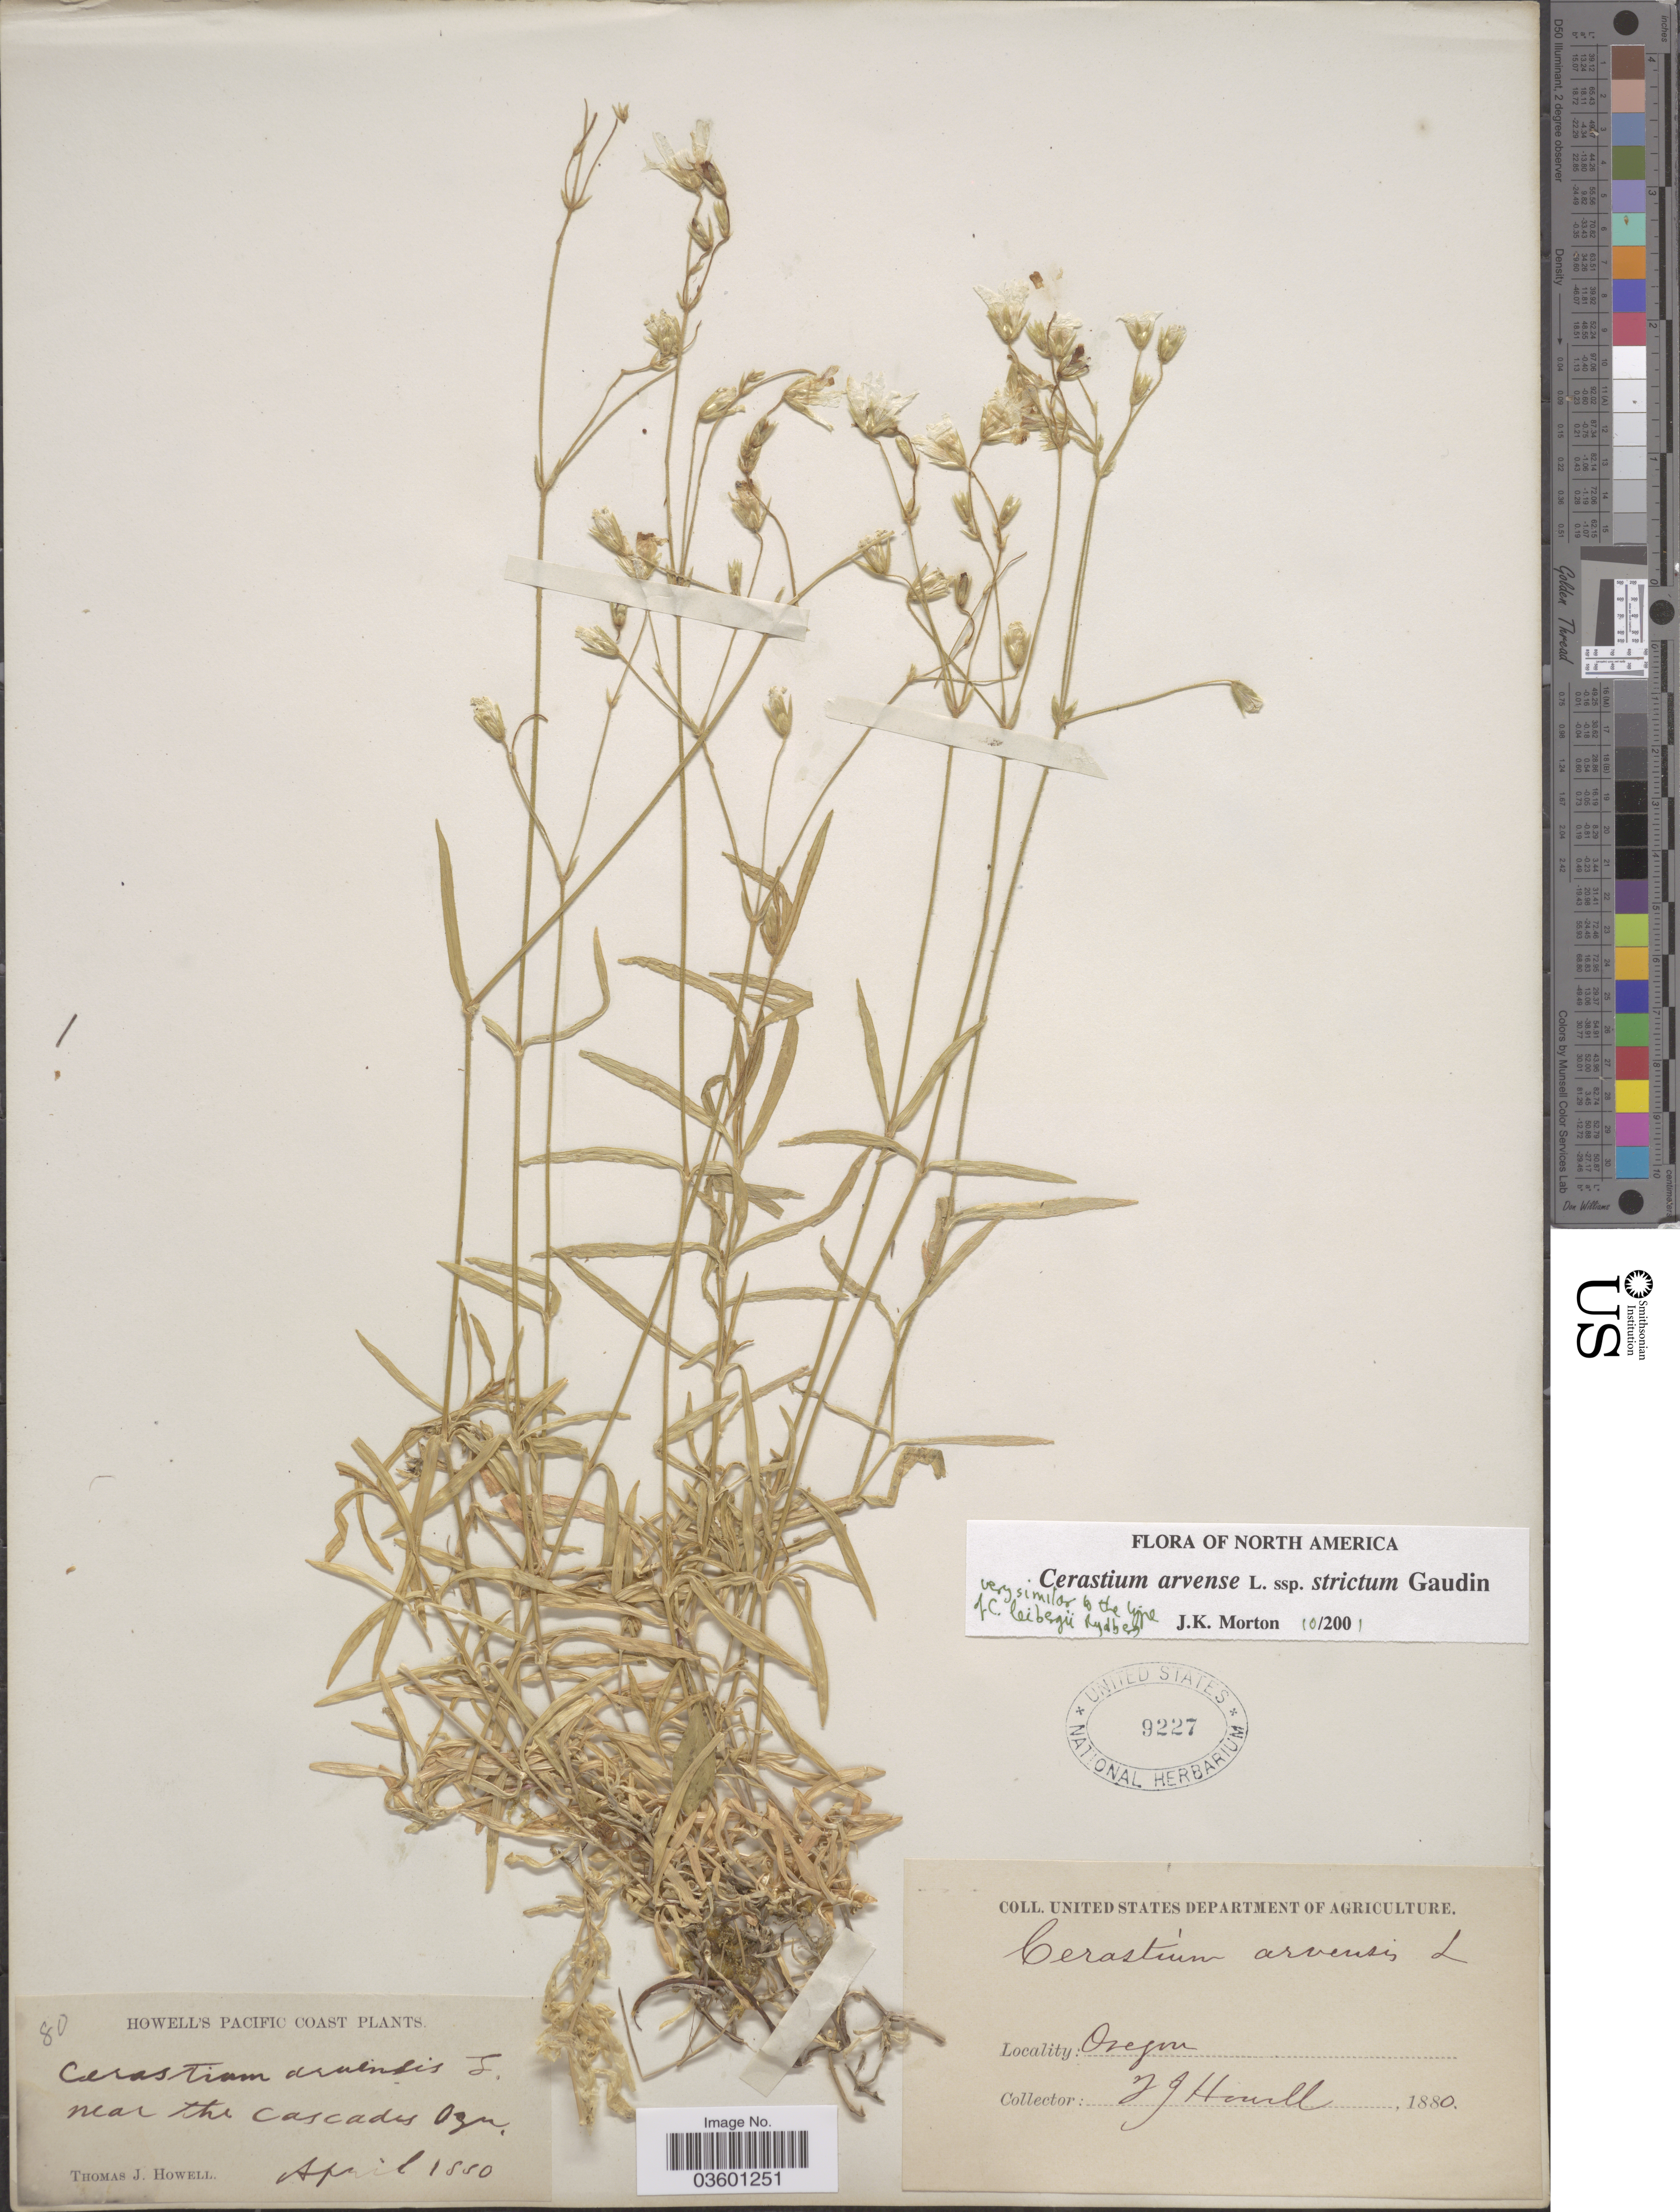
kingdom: Plantae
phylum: Tracheophyta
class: Magnoliopsida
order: Caryophyllales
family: Caryophyllaceae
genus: Cerastium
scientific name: Cerastium arvense subsp. strictum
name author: (L.) Ugborogho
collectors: T. J. Howell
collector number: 80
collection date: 1880-04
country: United States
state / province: Oregon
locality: Pacific Coast. Near the cascades.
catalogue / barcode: US 9227